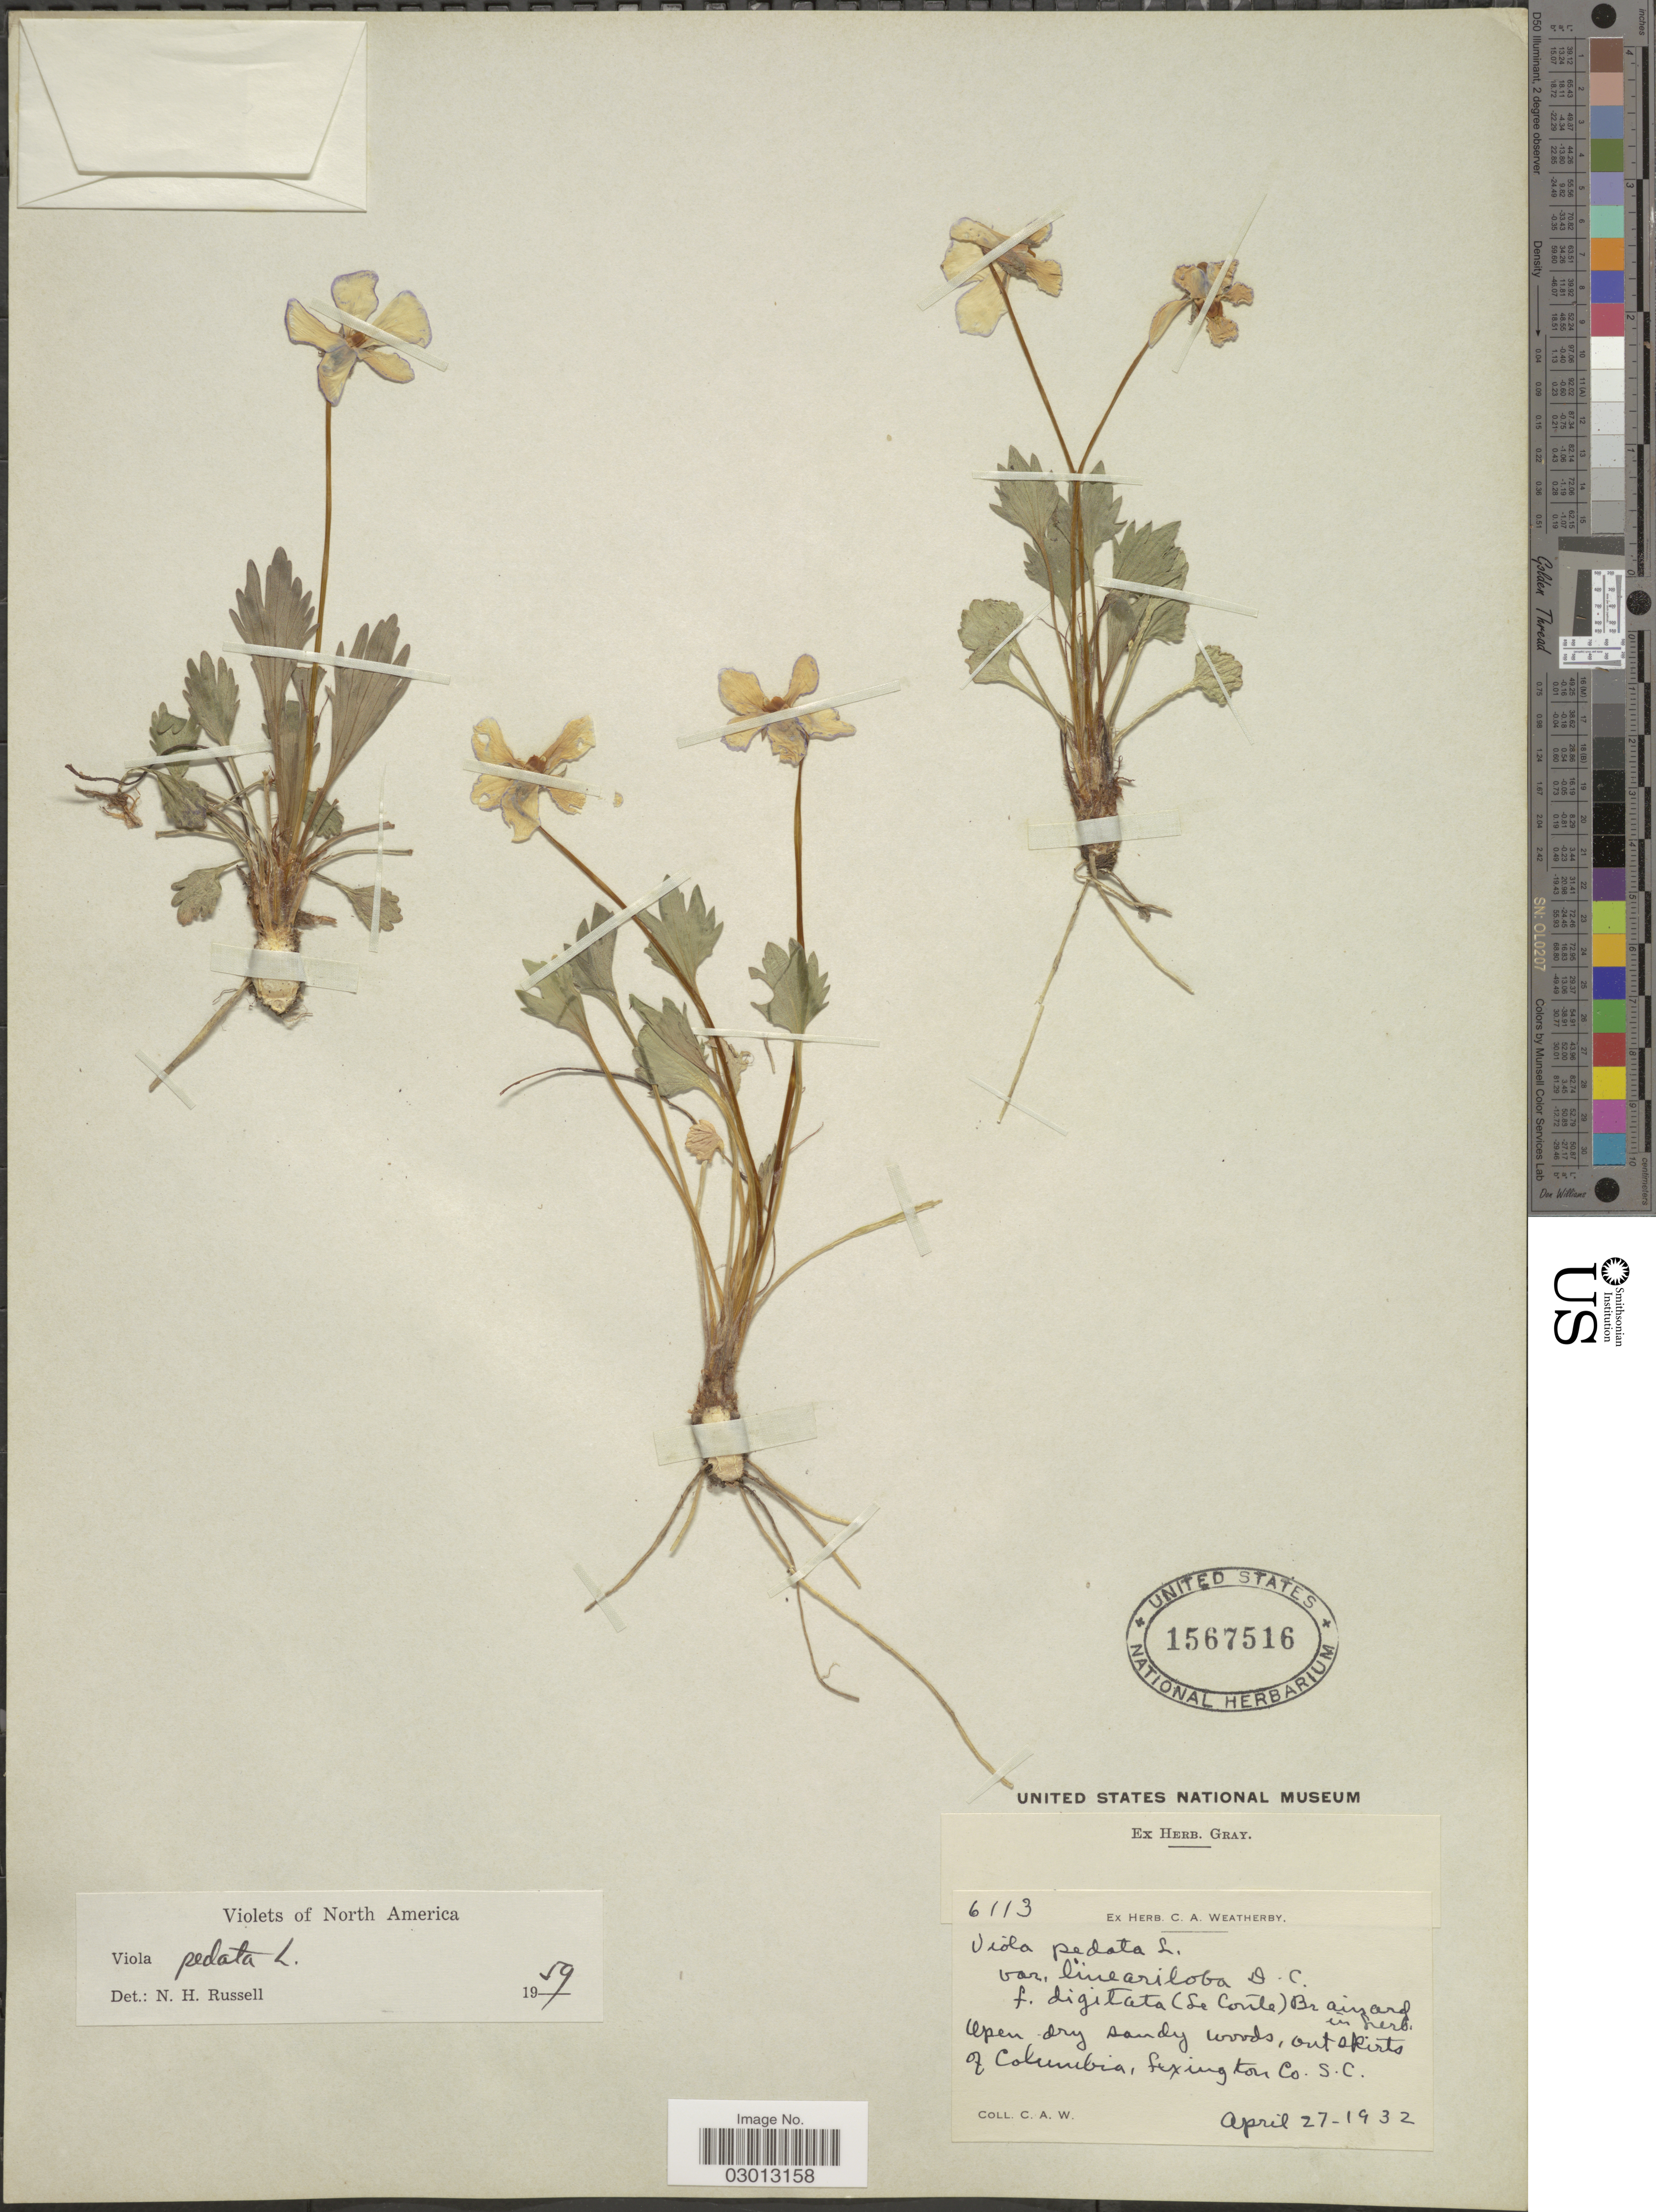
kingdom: Plantae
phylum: Tracheophyta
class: Magnoliopsida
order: Malpighiales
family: Violaceae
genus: Viola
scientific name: Viola pedata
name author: L.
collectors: C. A. Weatherby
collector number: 6113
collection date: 1932-04-27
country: United States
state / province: South Carolina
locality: Outskirts of Columbia, Lexington Co.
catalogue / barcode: US 1567516